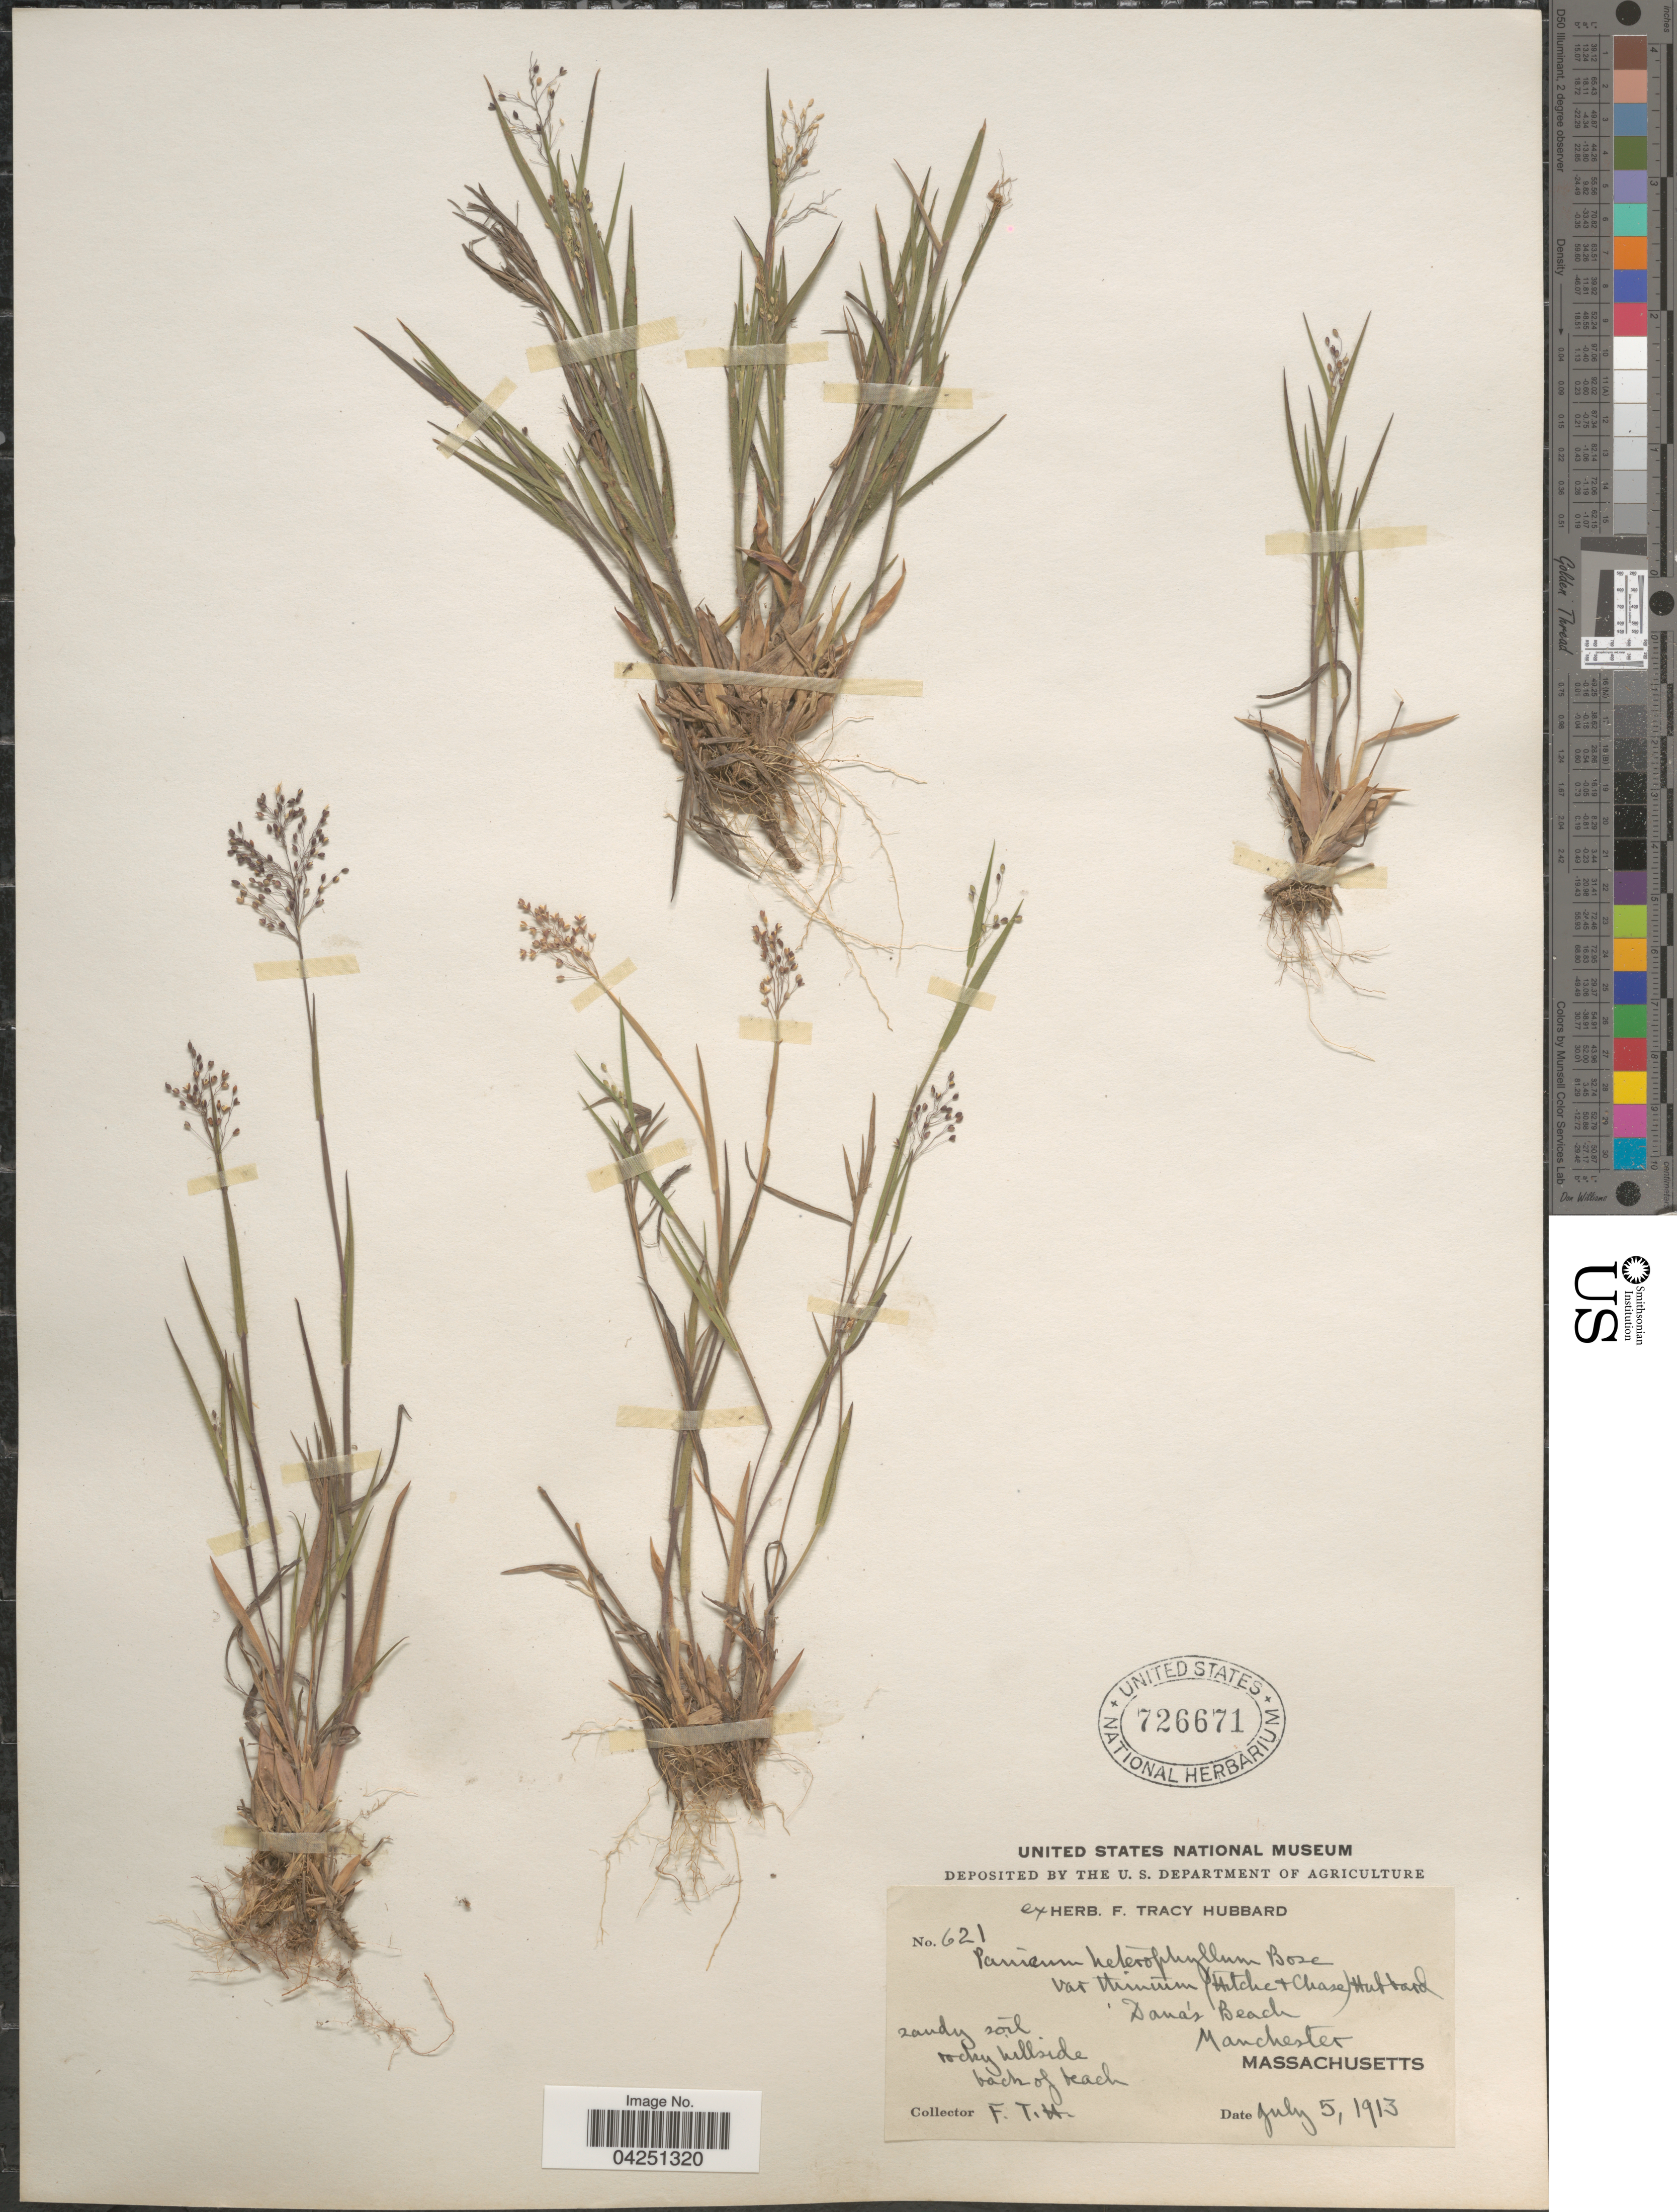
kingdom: Plantae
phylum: Tracheophyta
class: Liliopsida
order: Poales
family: Poaceae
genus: Dichanthelium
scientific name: Dichanthelium acuminatum var. acuminatum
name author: (Sw.) Gould & C.A. Clark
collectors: F. T. Hubbard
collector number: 621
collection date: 1913-07-05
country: United States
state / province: Massachusetts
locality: Dana's Beach. Manchester.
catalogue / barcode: US 726671